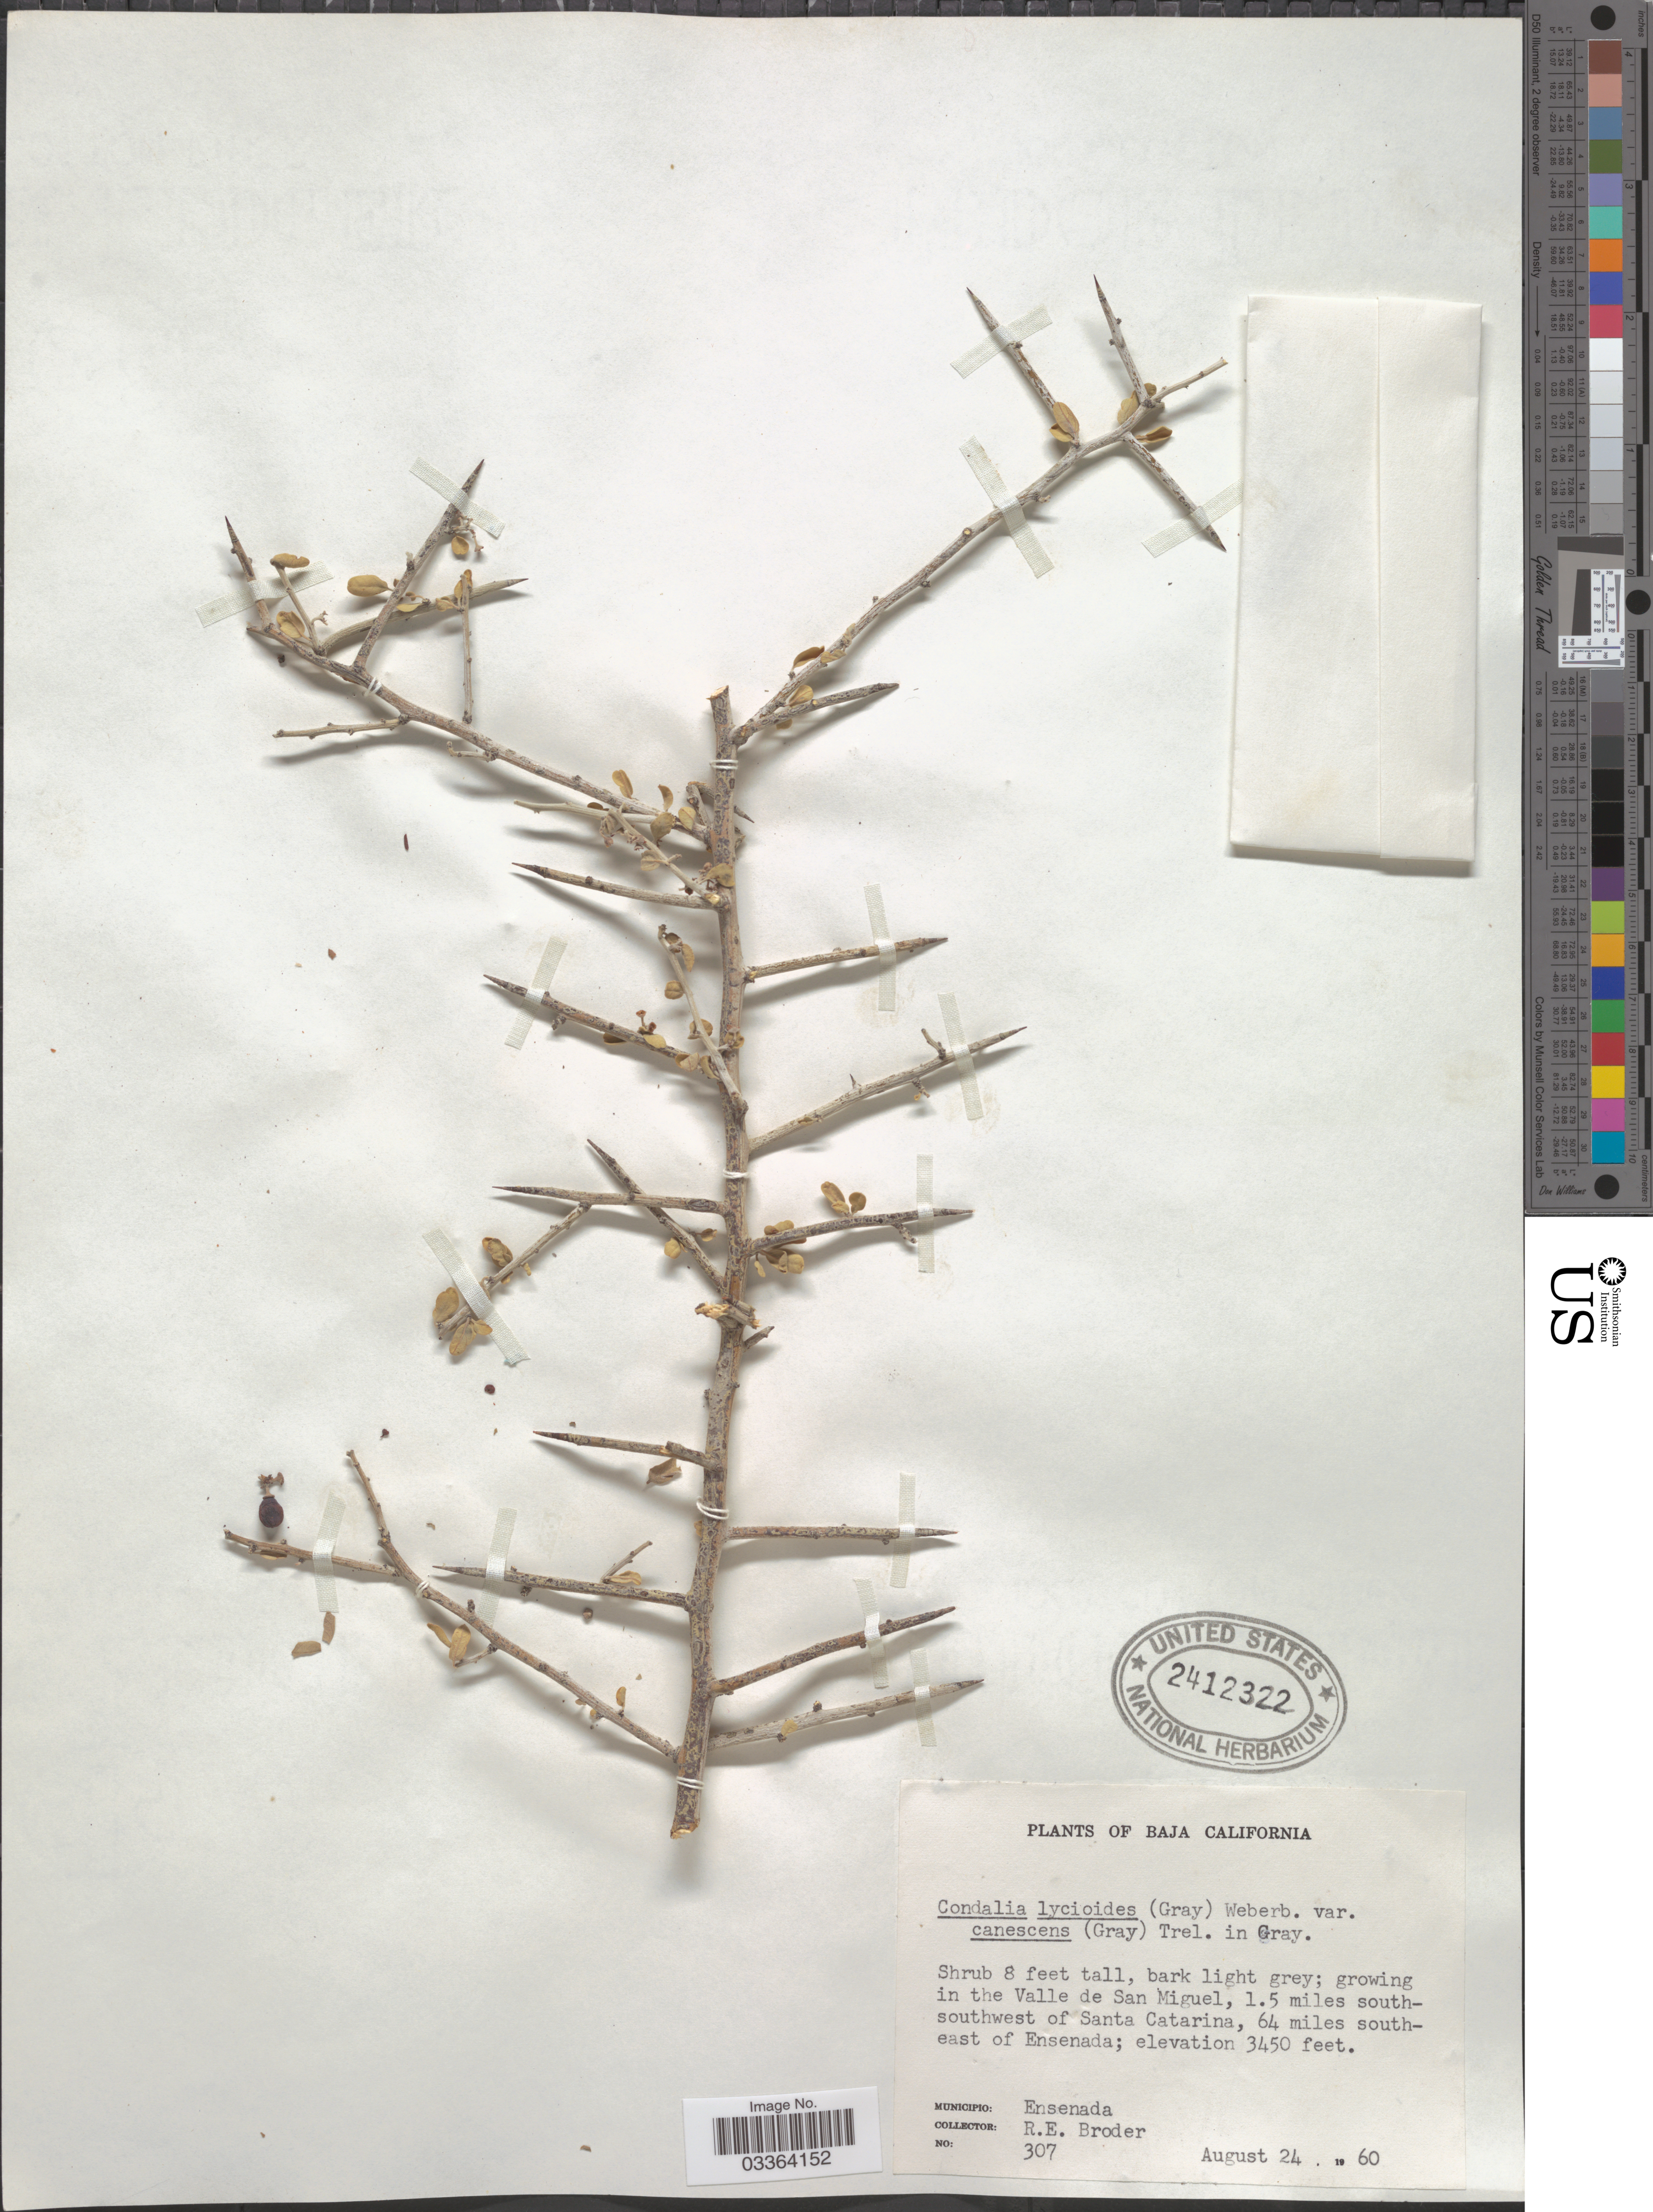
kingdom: Plantae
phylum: Tracheophyta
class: Magnoliopsida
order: Rosales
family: Rhamnaceae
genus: Sarcomphalus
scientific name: Sarcomphalus obtusifolius var. canescens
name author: (A. Gray) Hauenschild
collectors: R. Border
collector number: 307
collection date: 1960-08-24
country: Mexico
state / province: Baja California Norte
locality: Growing in the Valle de San Miguel, 1.5 miles south-southwest of Santa Catarina, 64 miles southeast of Ensenada.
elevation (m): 1052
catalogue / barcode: US 2412322